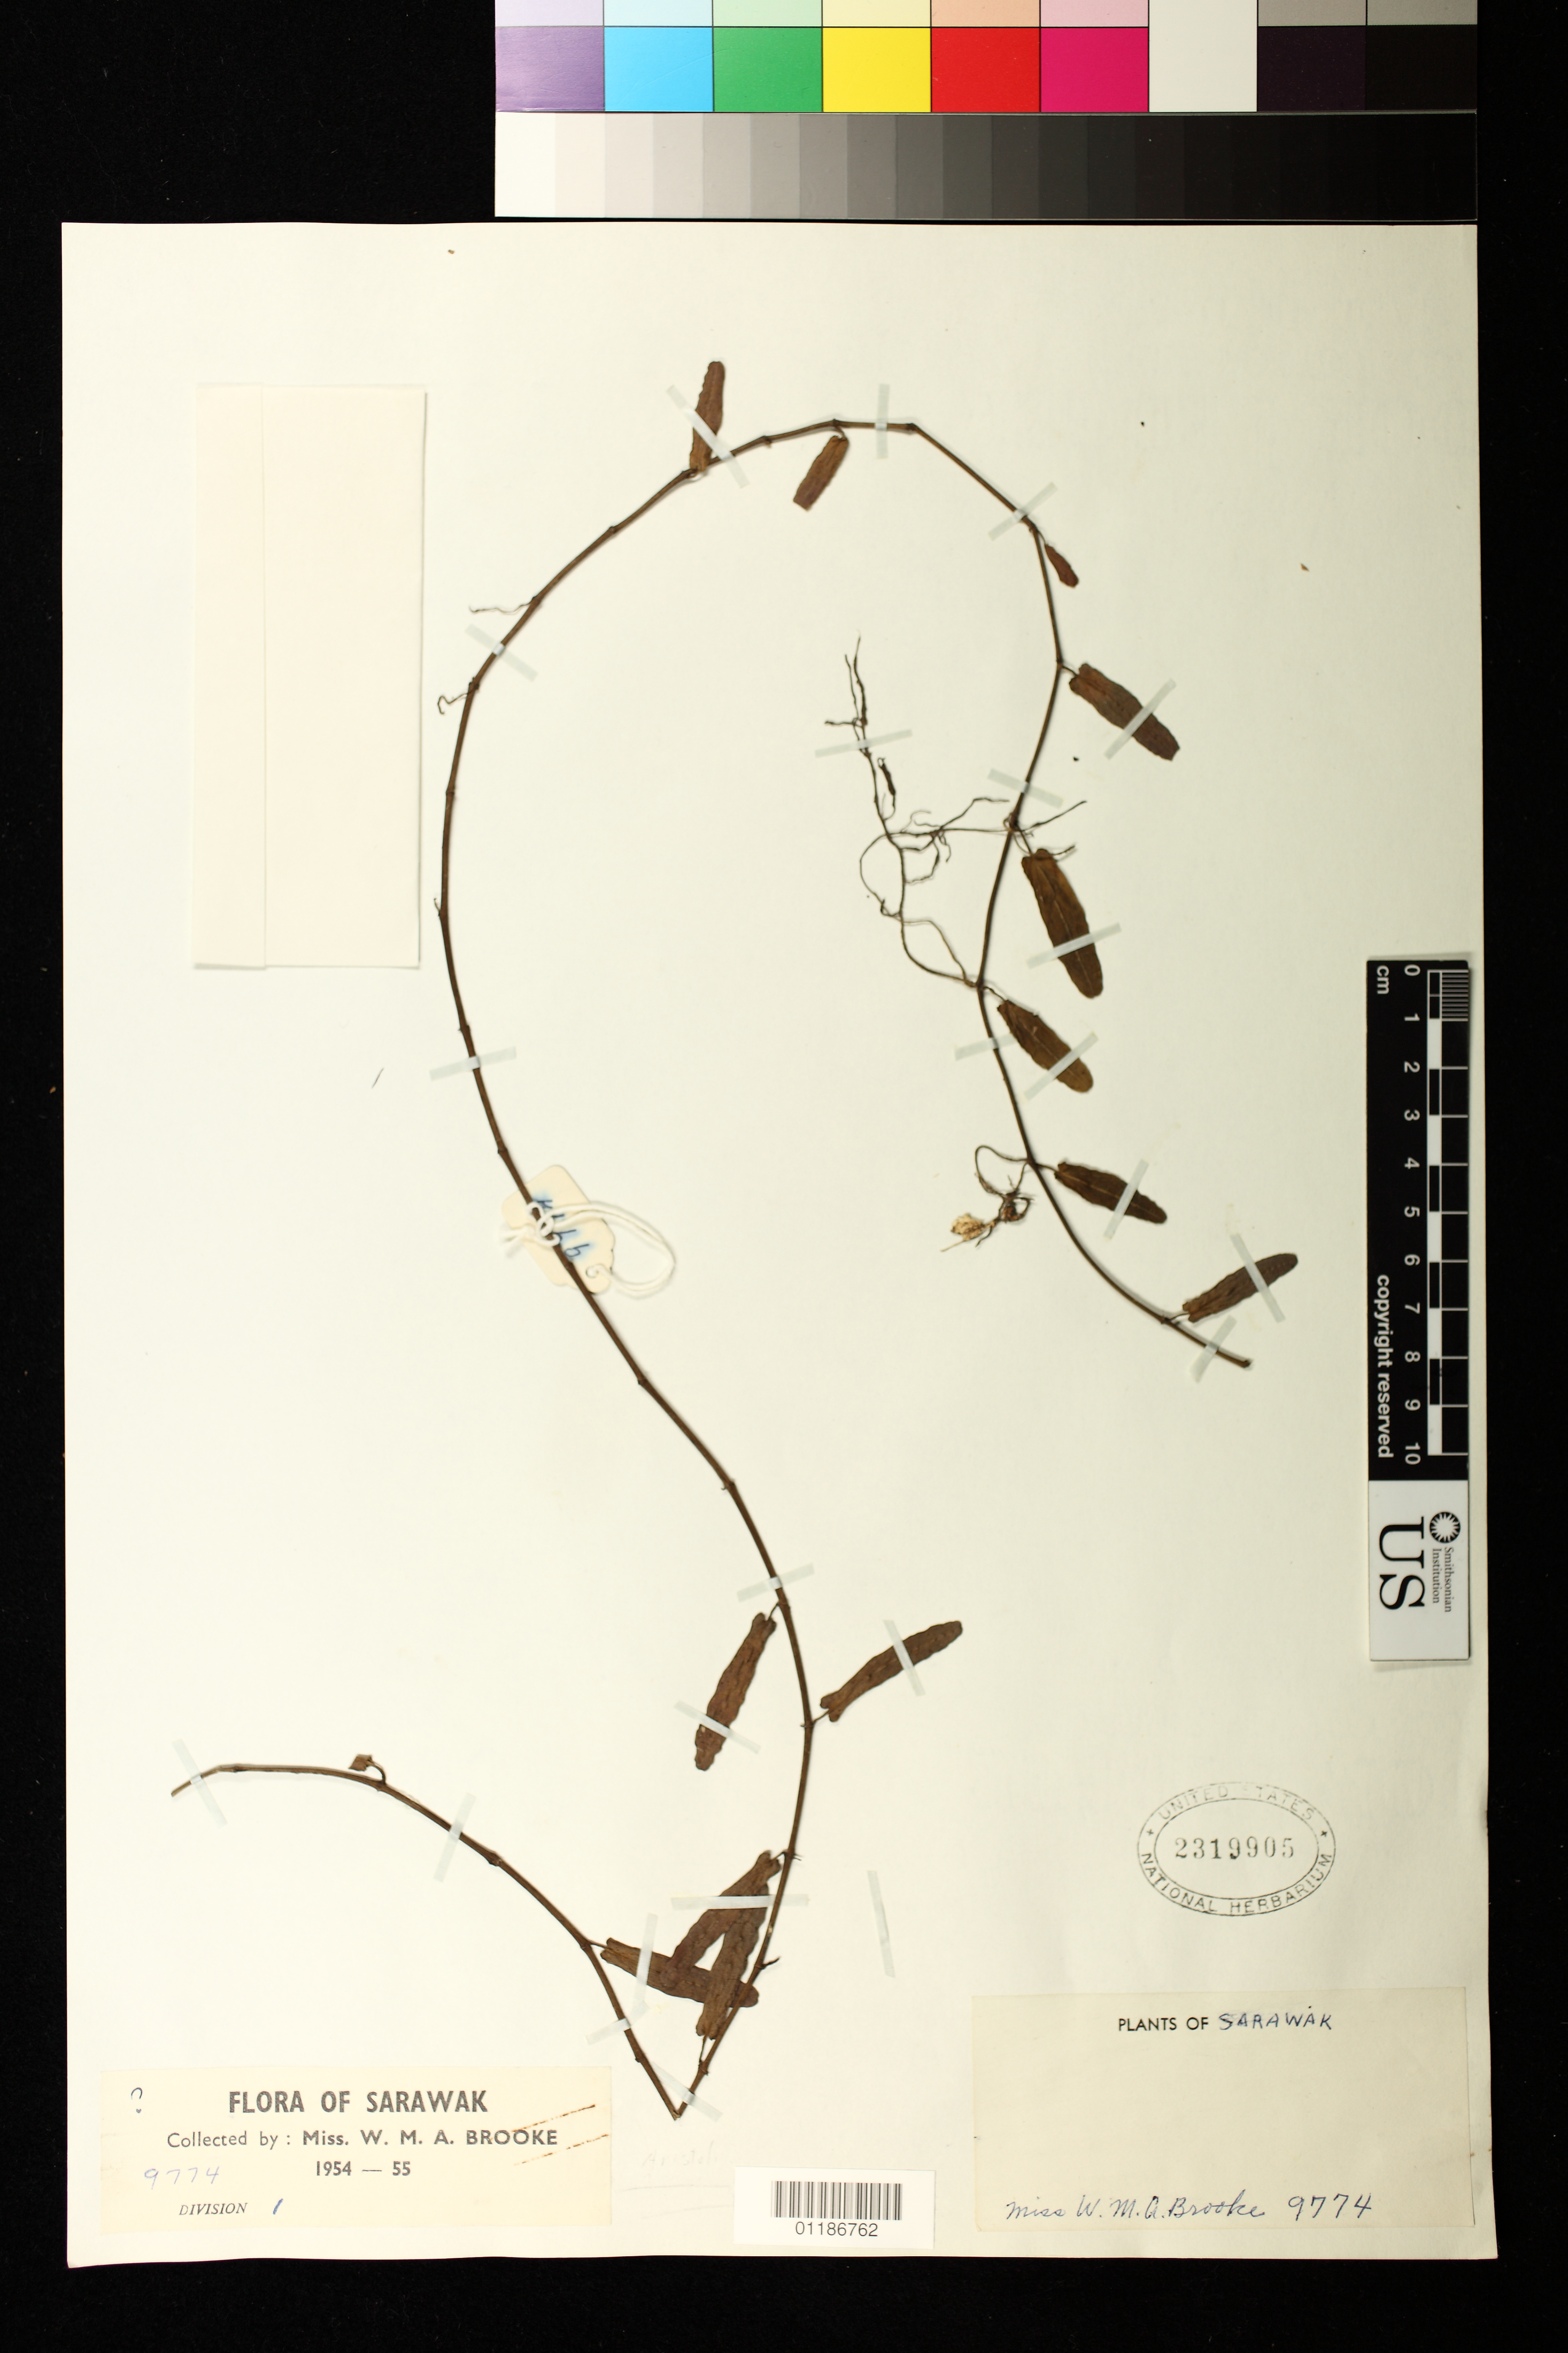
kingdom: Plantae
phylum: Tracheophyta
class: Magnoliopsida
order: Piperales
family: Aristolochiaceae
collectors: W. Brooke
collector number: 9774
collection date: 1954/1955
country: Malaysia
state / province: Sarawak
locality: Sarawak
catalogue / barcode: US 2319905